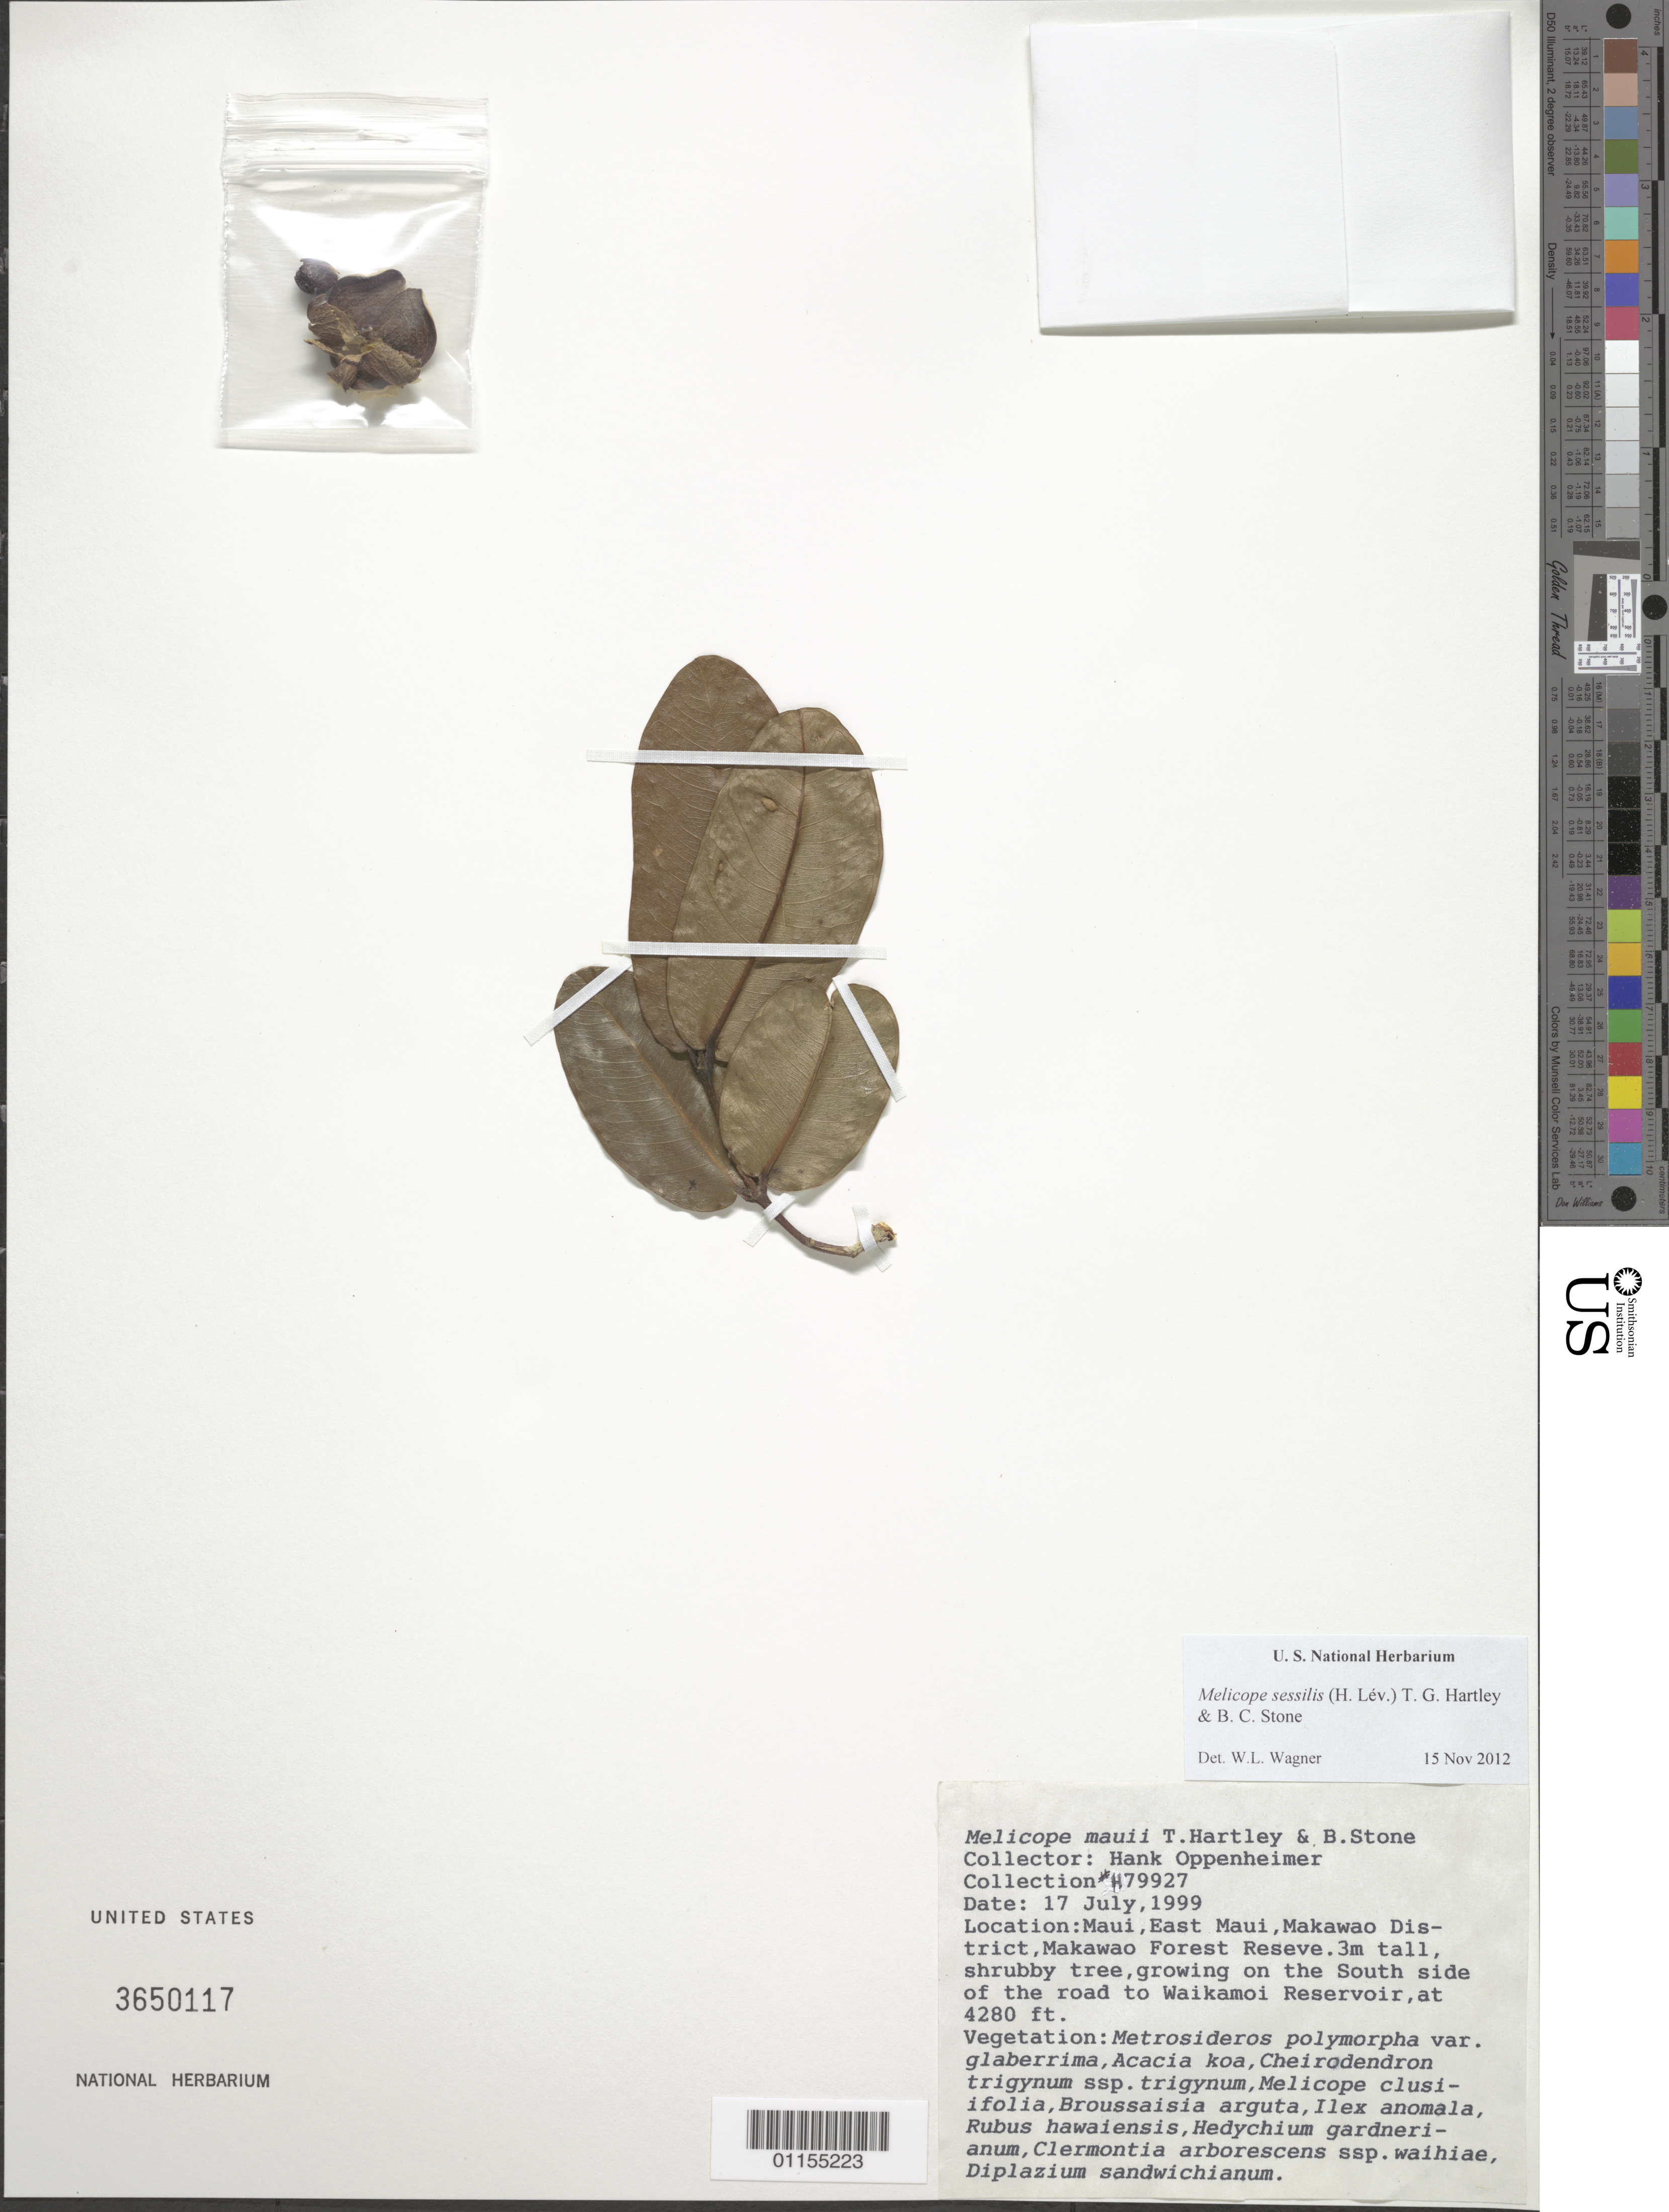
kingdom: Plantae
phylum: Tracheophyta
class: Magnoliopsida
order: Sapindales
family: Rutaceae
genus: Melicope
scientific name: Melicope sessilis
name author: (H. Lév.) T.G. Hartley & B.C. Stone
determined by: Wagner, W. L., (BOT), Smithsonian Institution - National Museum of Natural History (UNITED STATES)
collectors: H. L. Oppenheimer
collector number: H79927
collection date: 1999-07-17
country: United States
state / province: Hawaii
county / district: Maui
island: Maui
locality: East Maui, Makawao District, Makawao Forest Reserve, South side of the road to Waikamoi Rservoir.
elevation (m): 1305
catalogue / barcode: US 3650117